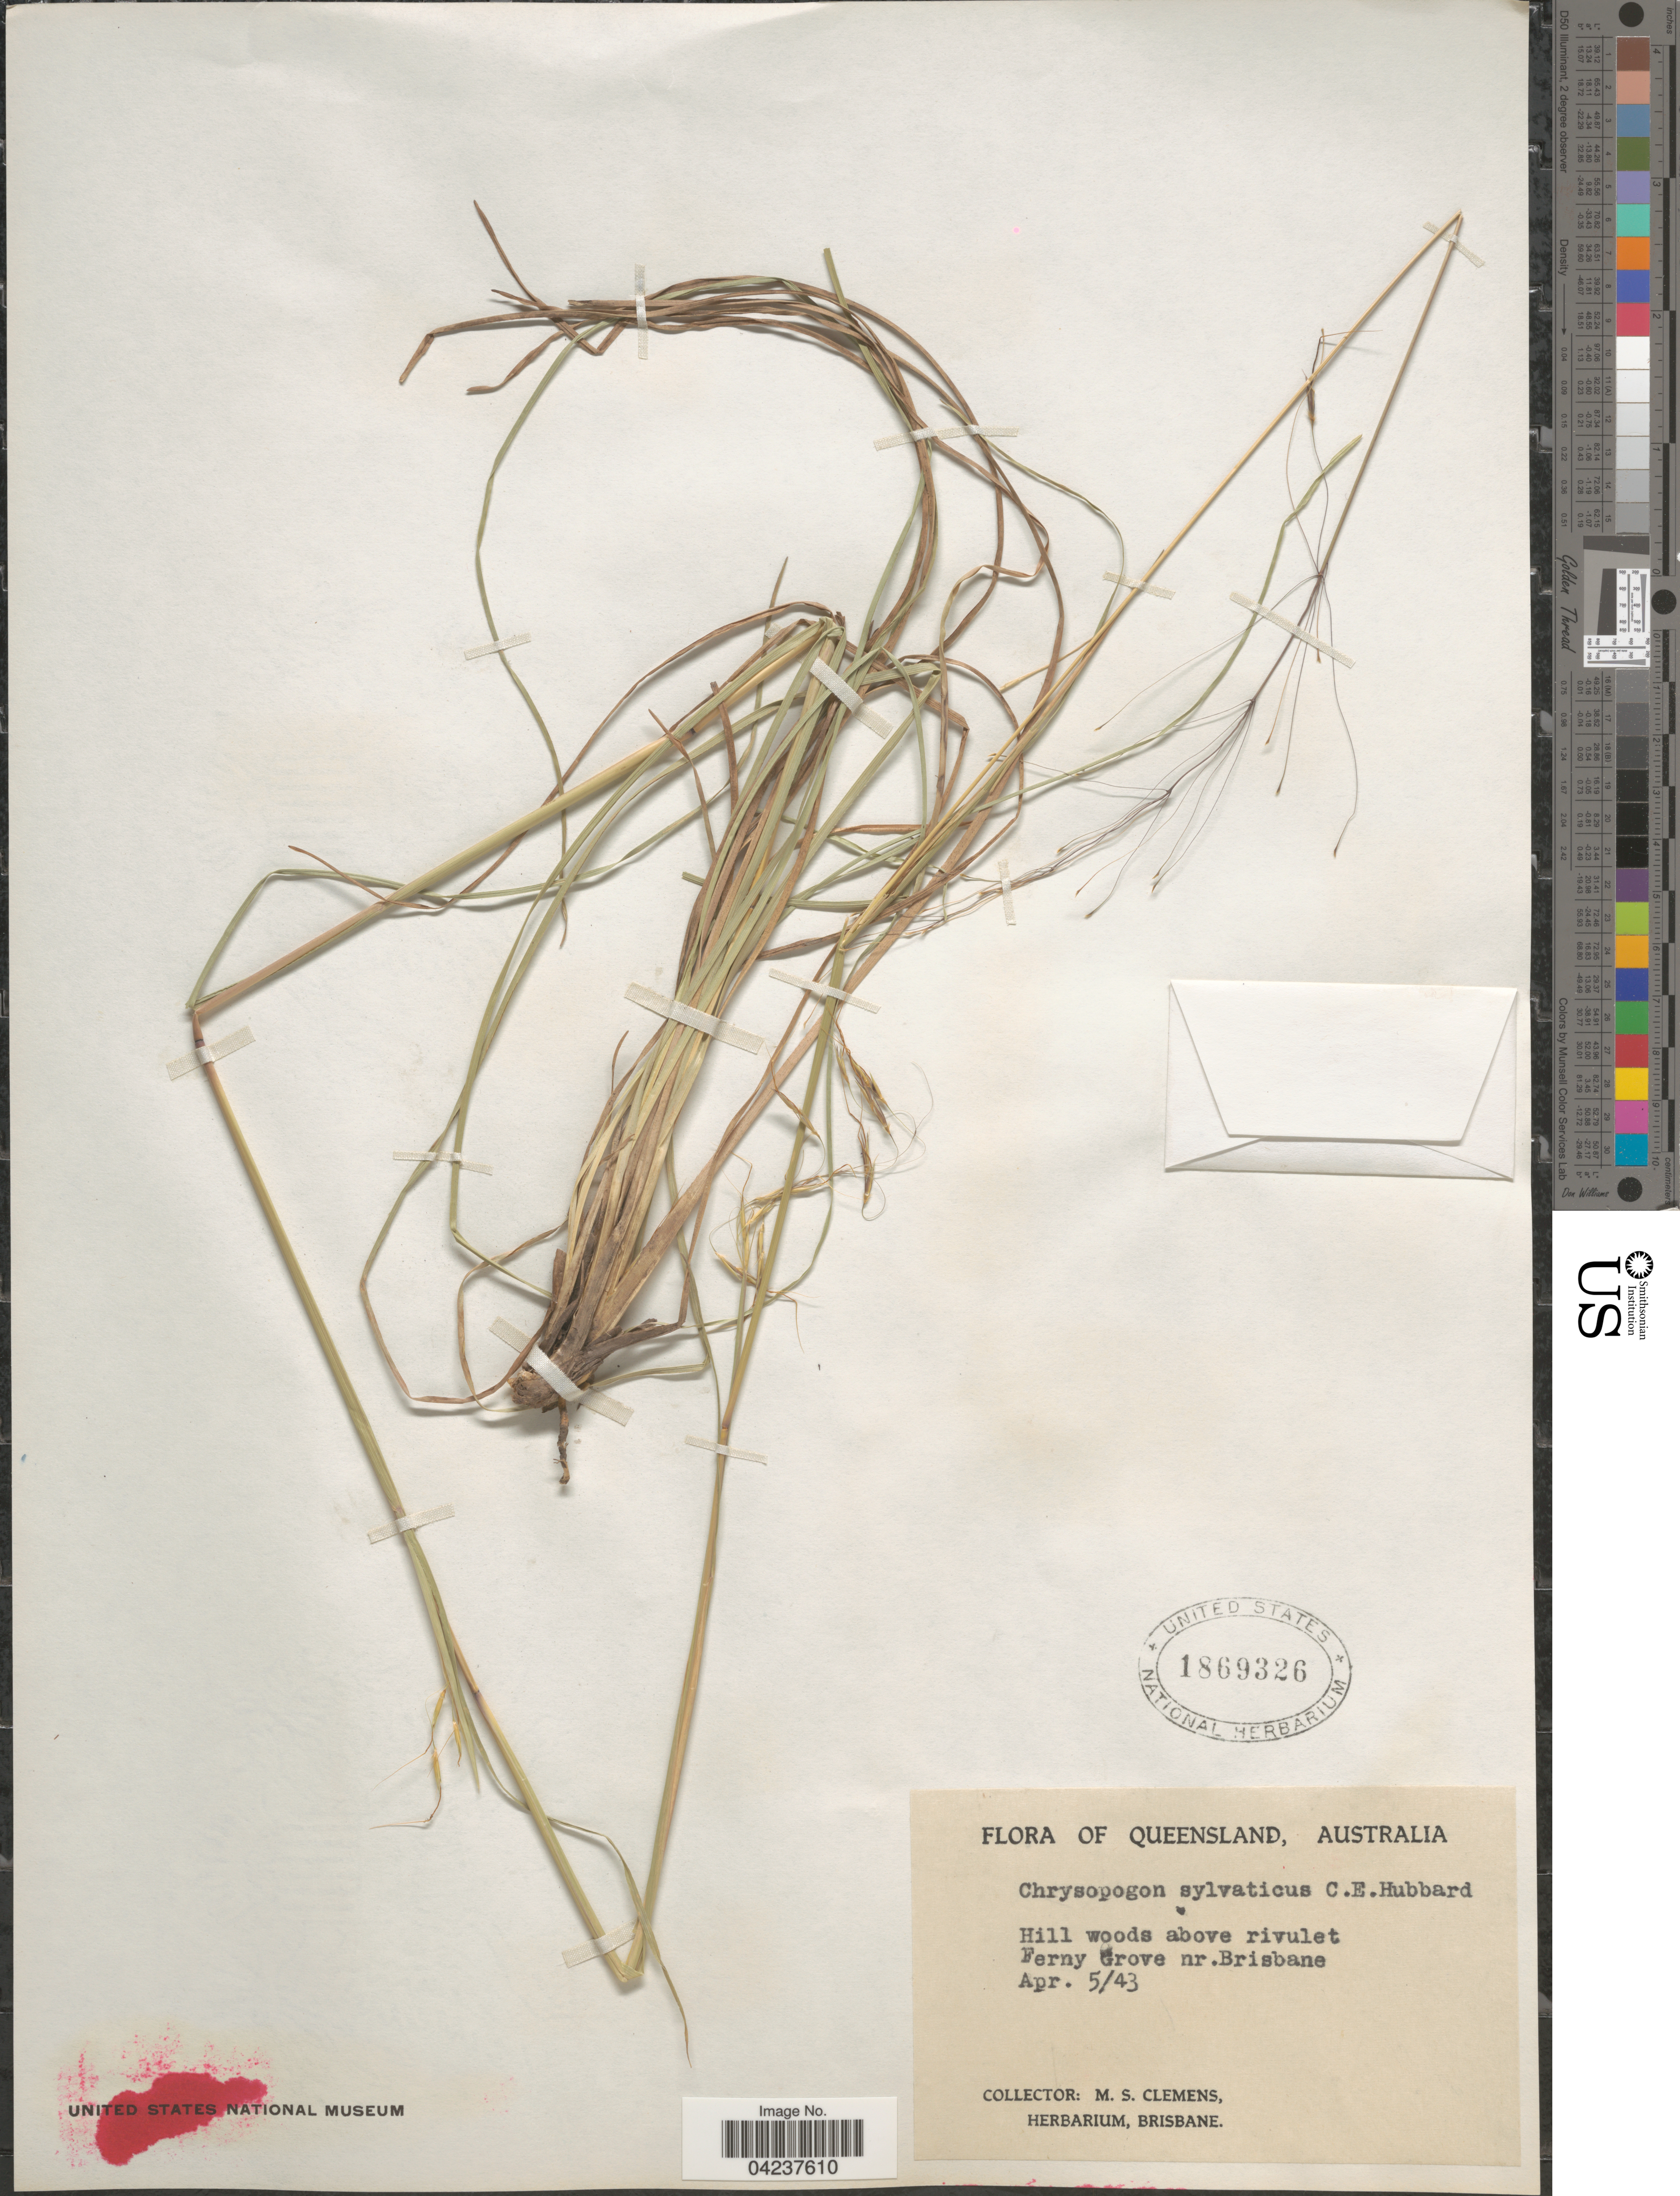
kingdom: Plantae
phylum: Tracheophyta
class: Liliopsida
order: Poales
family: Poaceae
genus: Chrysopogon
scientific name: Chrysopogon sylvaticus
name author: C.E. Hubb.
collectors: M. S. Clemens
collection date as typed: Transcribed d/m/y: 5/4/43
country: Australia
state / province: Queensland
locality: Hill woods above rivulet Ferny Grove nr.Brisbane.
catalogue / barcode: US 1869326